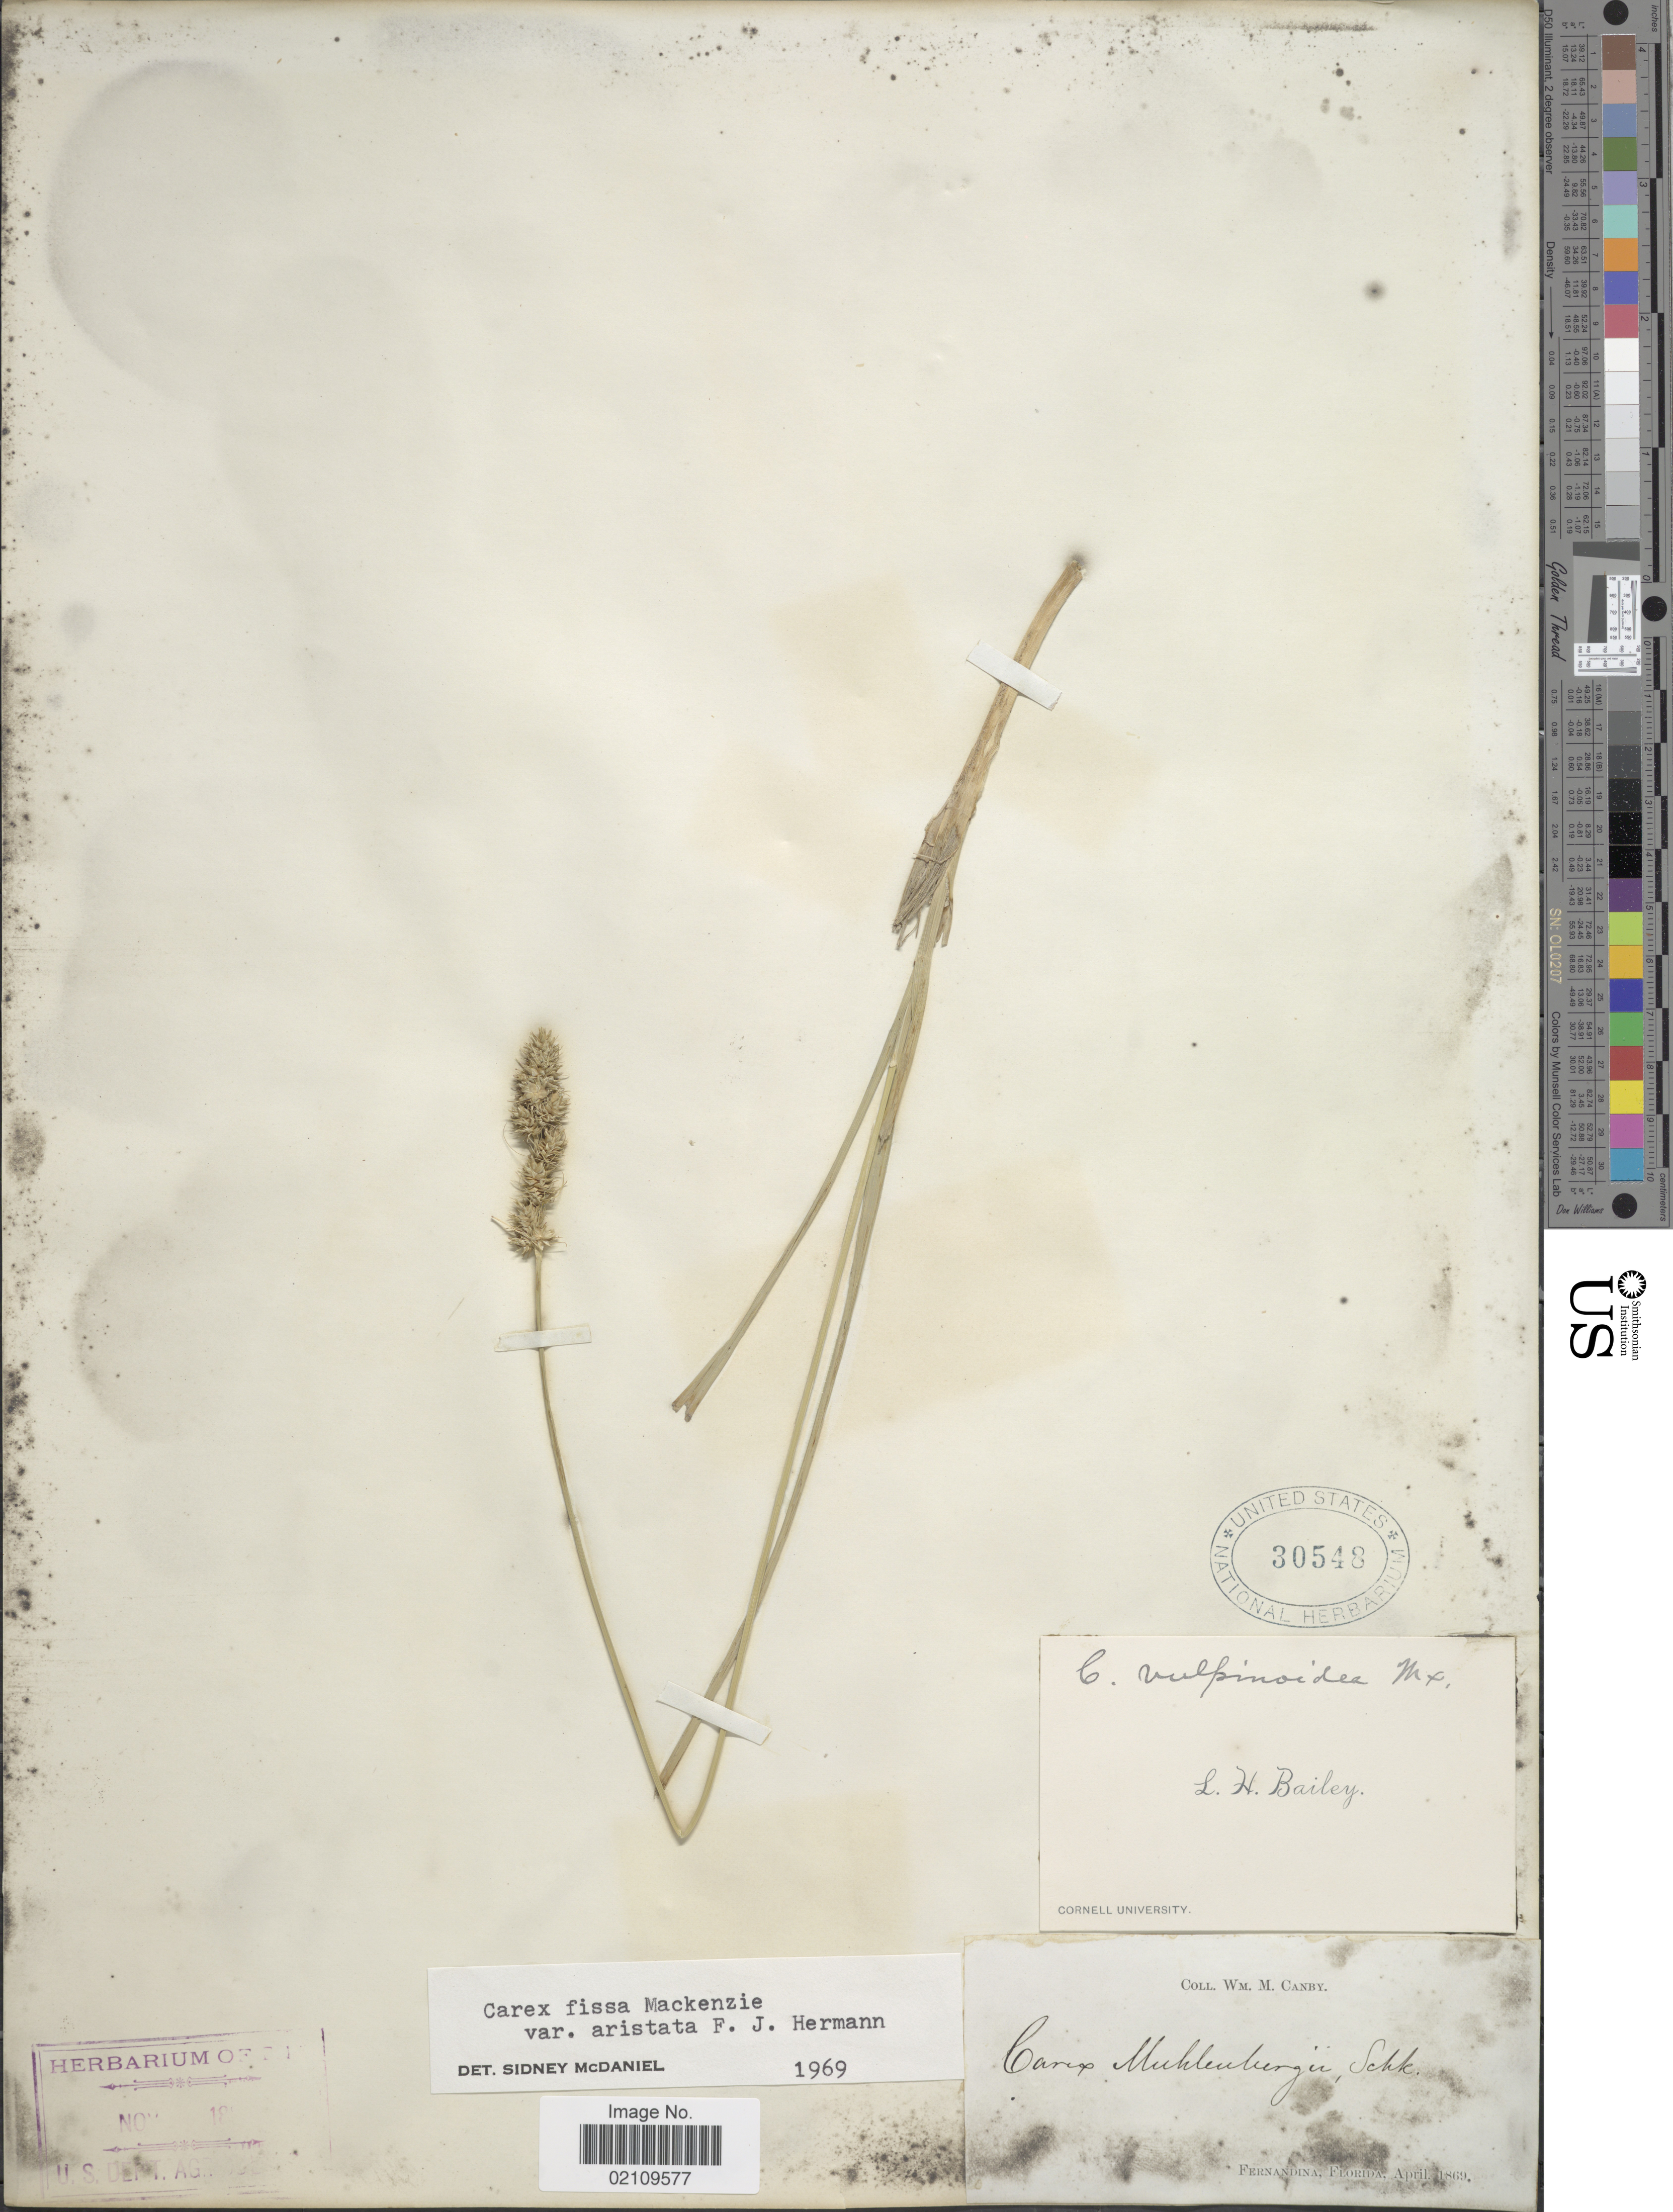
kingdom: Plantae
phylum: Tracheophyta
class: Liliopsida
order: Poales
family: Cyperaceae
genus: Carex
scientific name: Carex fissa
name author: Mack.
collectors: W. M. Canby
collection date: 1869-04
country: United States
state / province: Florida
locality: Fernandina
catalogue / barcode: US 30548